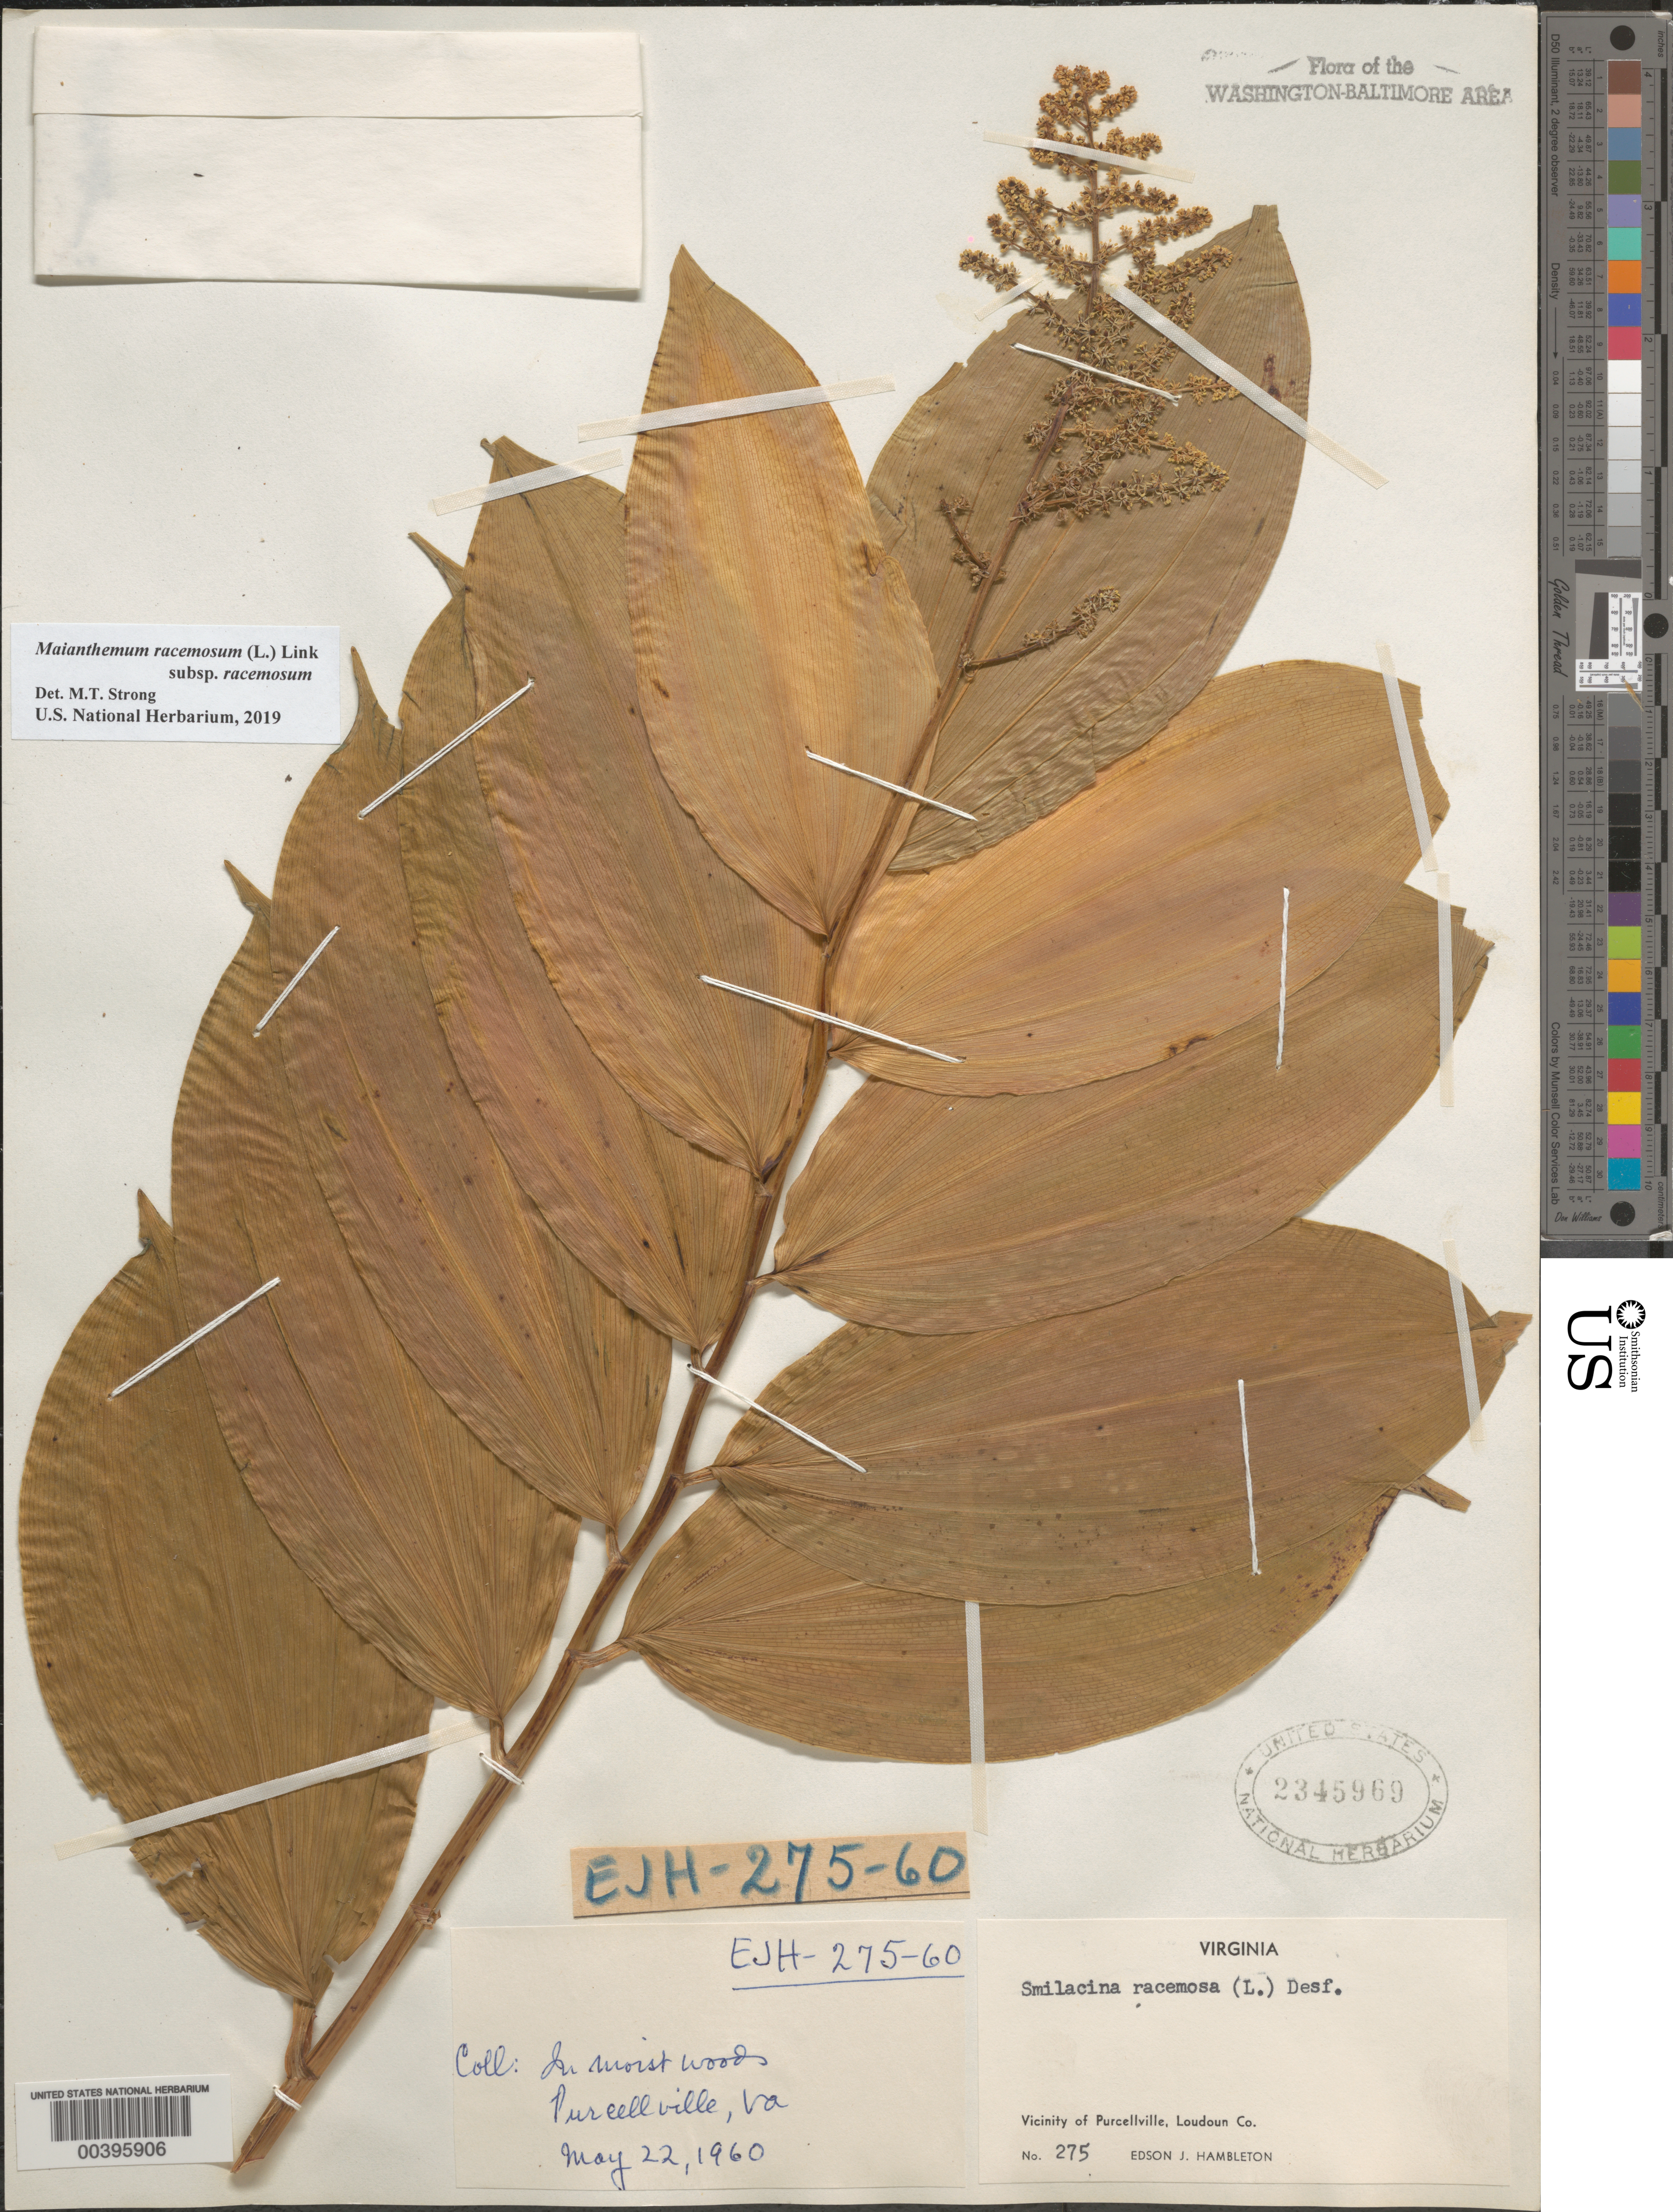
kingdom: Plantae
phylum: Tracheophyta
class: Liliopsida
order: Asparagales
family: Asparagaceae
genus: Maianthemum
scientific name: Maianthemum racemosum subsp. racemosum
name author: (L.) Link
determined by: Strong, Mark T., (BOT), Smithsonian Institution - National Museum of Natural History (UNITED STATES)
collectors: E. Hambleton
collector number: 275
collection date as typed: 22 May 1960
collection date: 1960-05-22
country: United States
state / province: Virginia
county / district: Loudoun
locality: Purcellville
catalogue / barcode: US 2345969